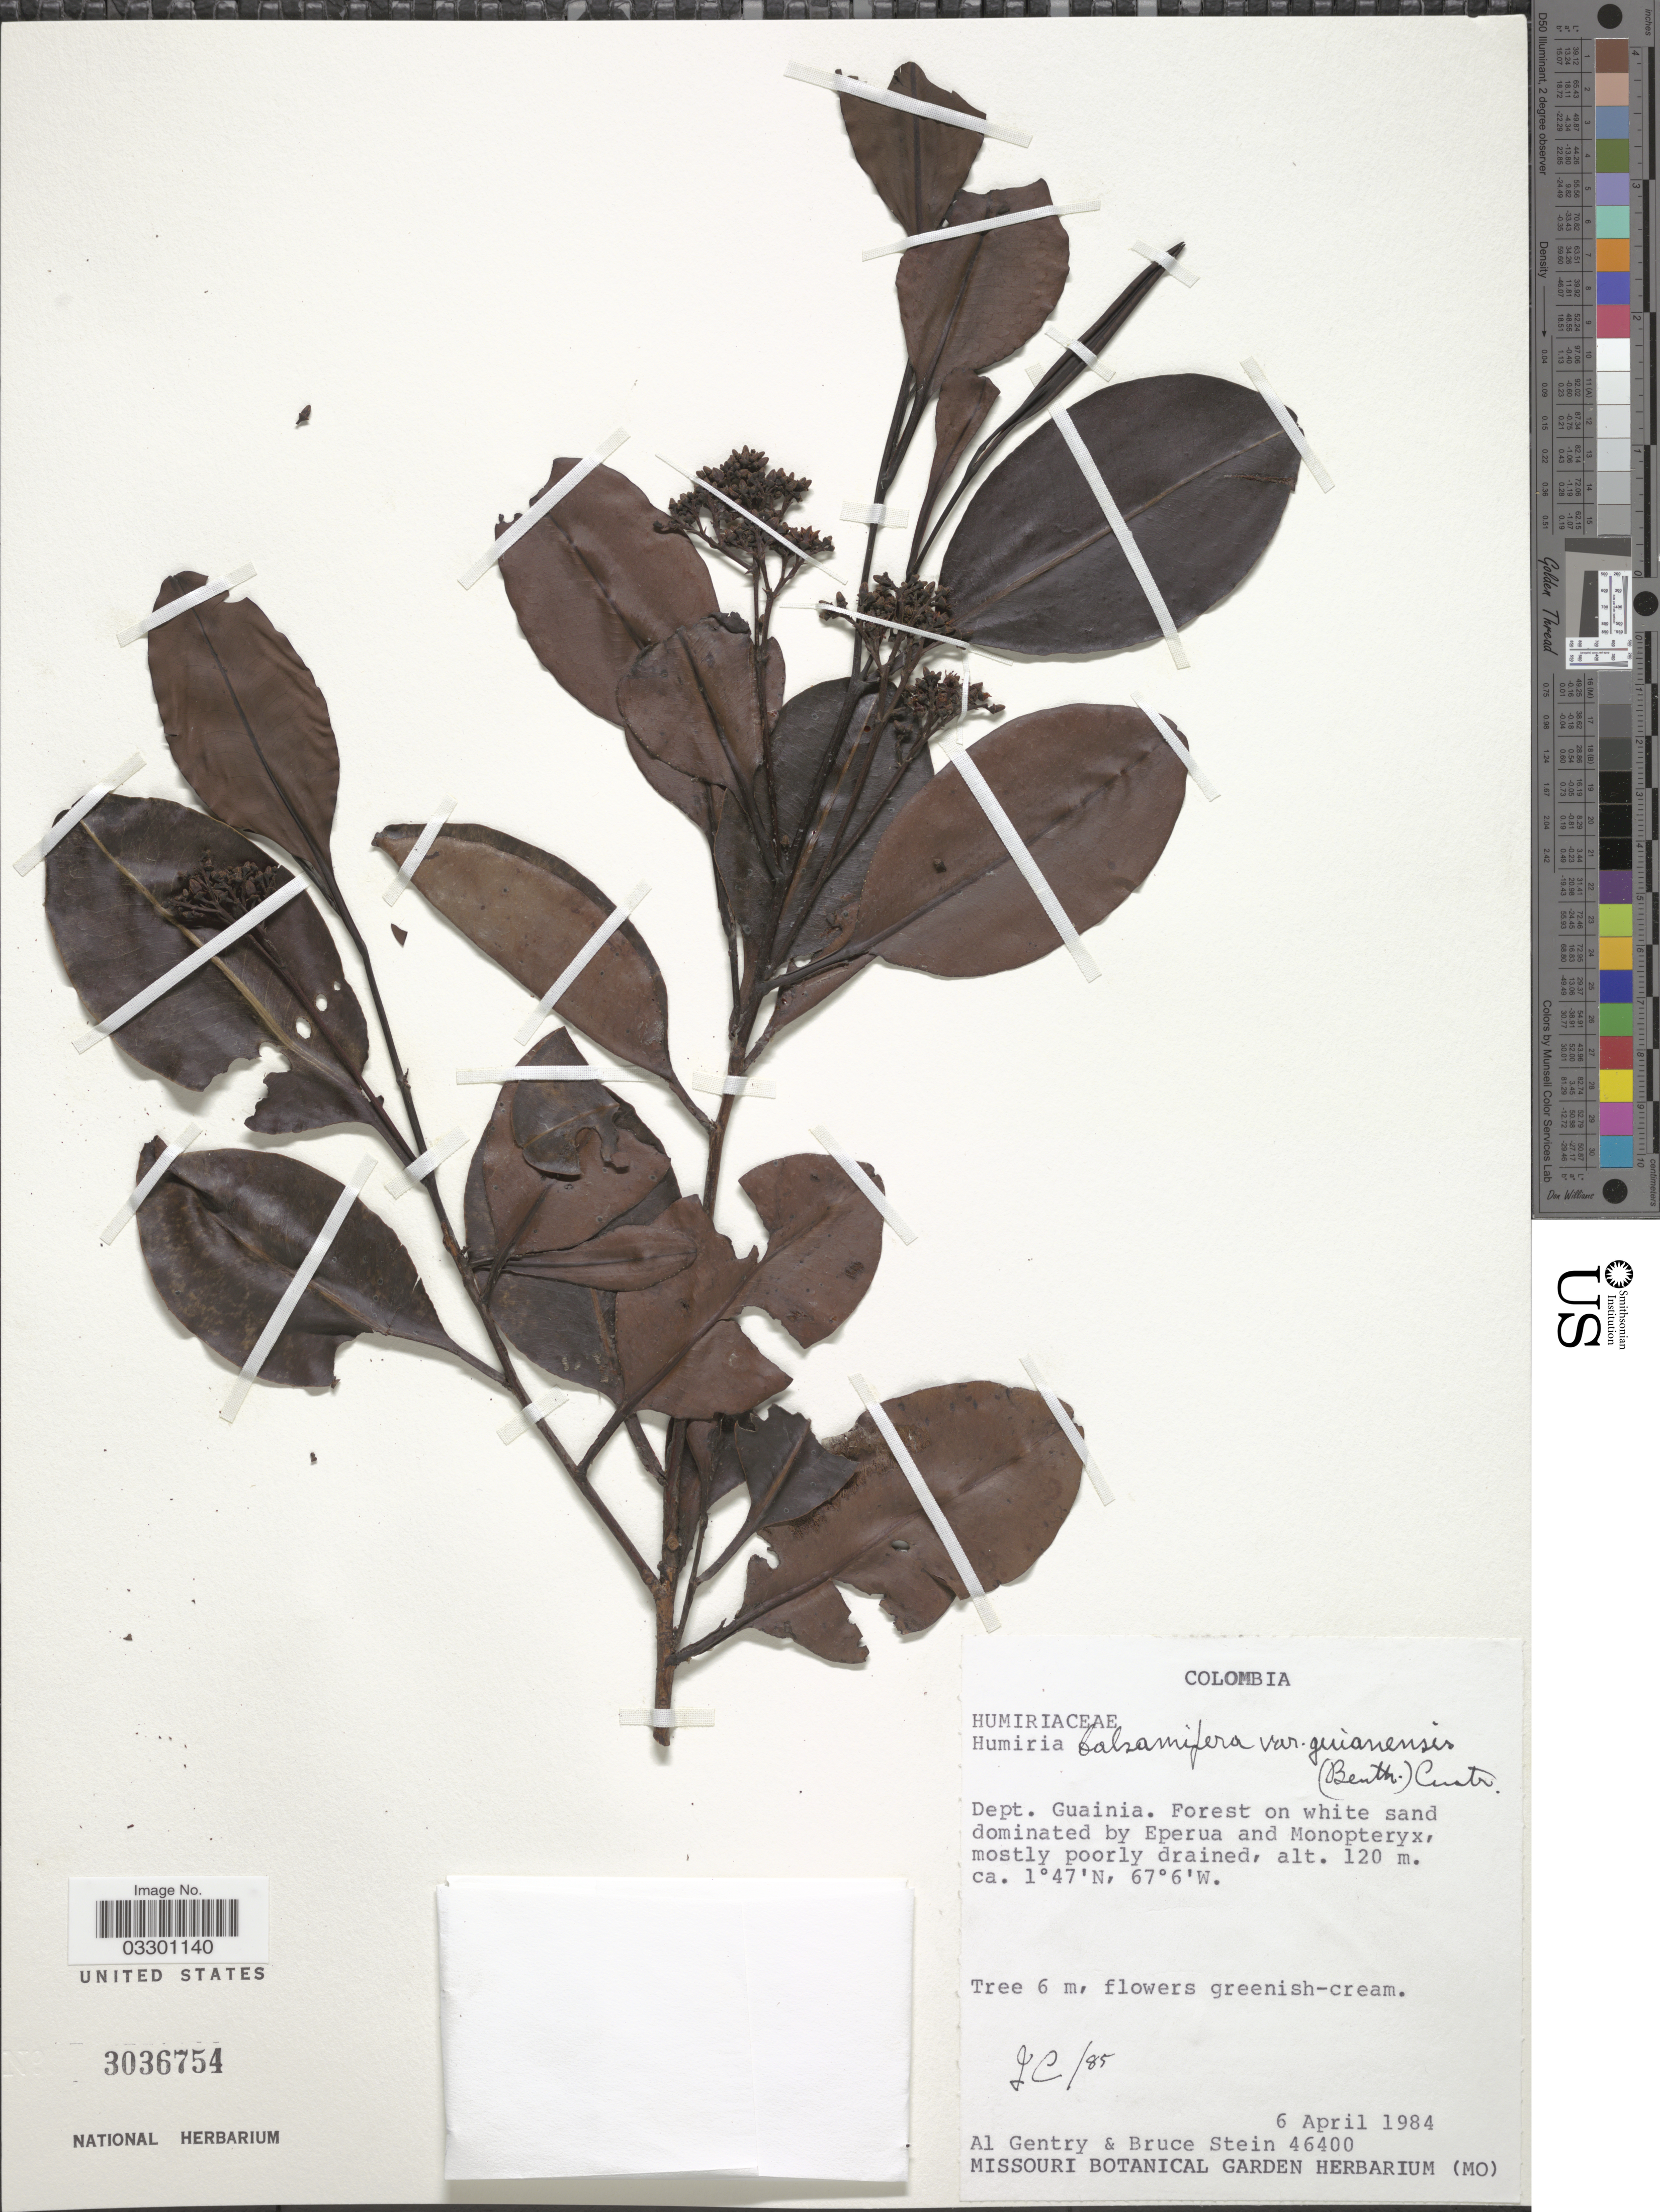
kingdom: Plantae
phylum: Tracheophyta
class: Magnoliopsida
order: Malpighiales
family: Humiriaceae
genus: Humiria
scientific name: Humiria balsamifera var. guianensis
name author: (Benth.) Cuatrec.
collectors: A. H. Gentry & B. A. Stein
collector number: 46400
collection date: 1984-04-06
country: Colombia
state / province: Guainía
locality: Dept. Guainia.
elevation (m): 120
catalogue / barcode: US 3036754